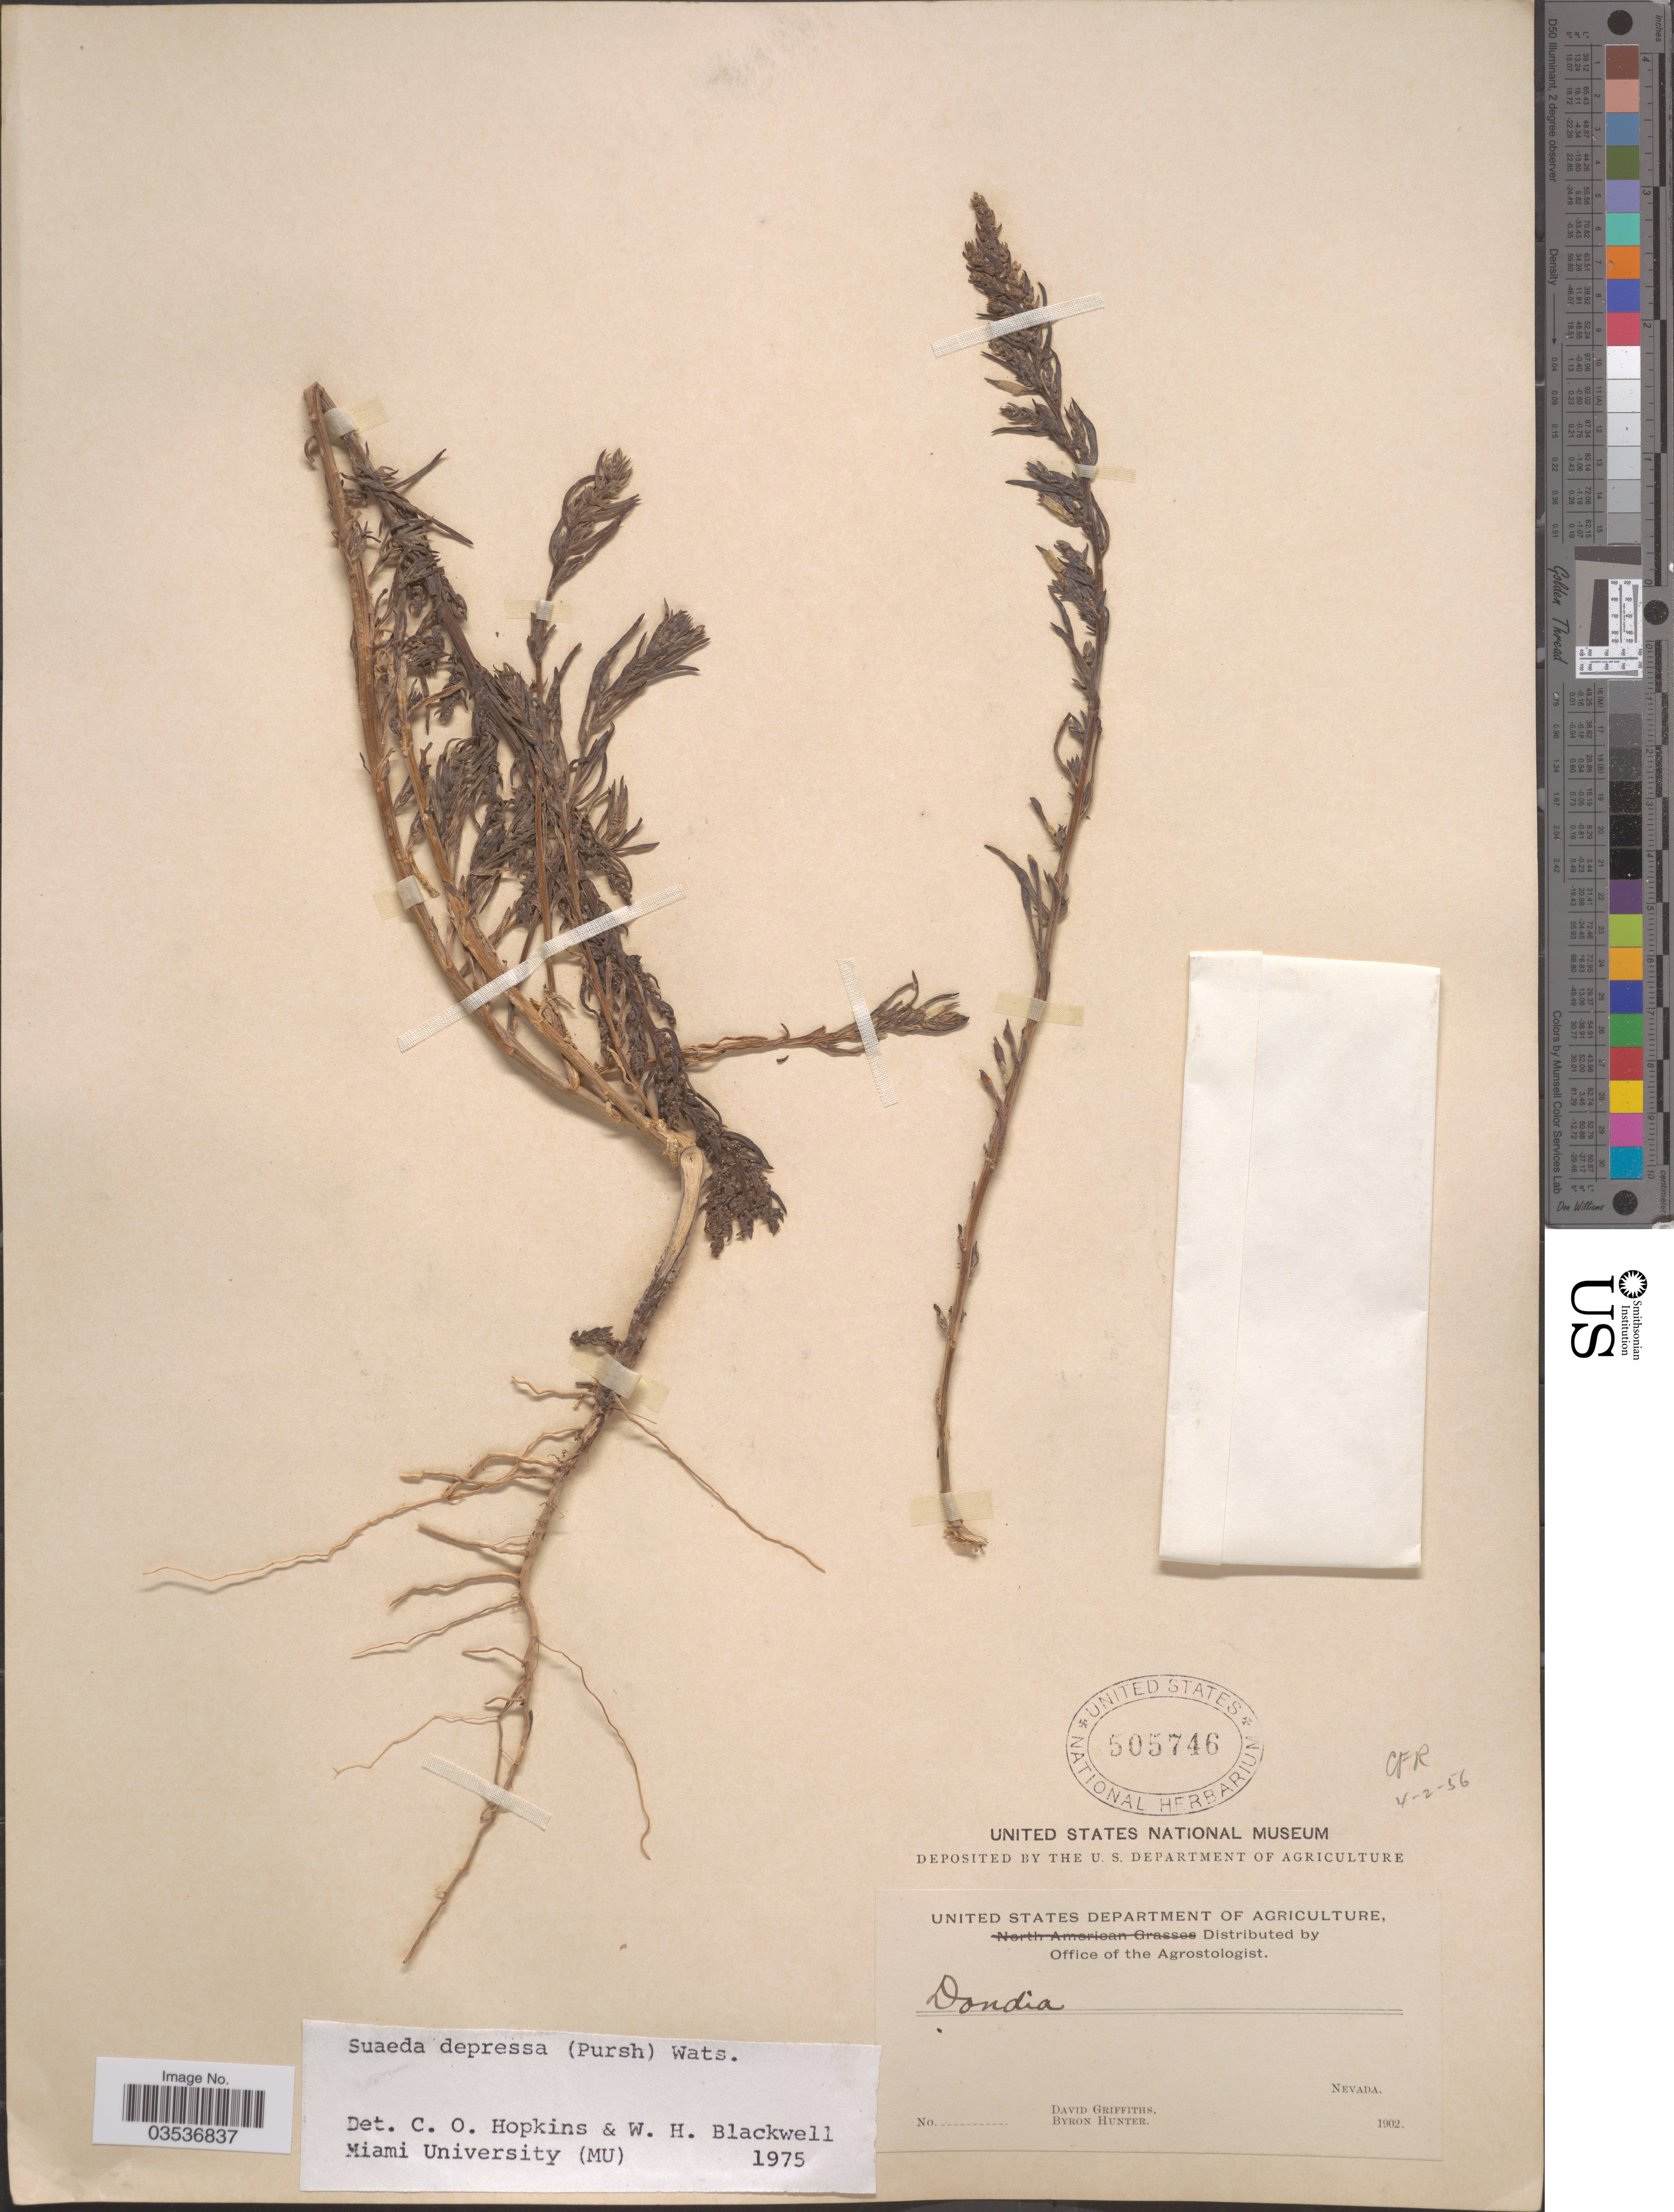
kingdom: Plantae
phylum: Tracheophyta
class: Magnoliopsida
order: Caryophyllales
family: Amaranthaceae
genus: Suaeda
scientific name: Suaeda depressa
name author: (Pursh) S. Watson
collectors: D. Griffiths & B. Hunter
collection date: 1902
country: United States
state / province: Nevada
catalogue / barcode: US 505746